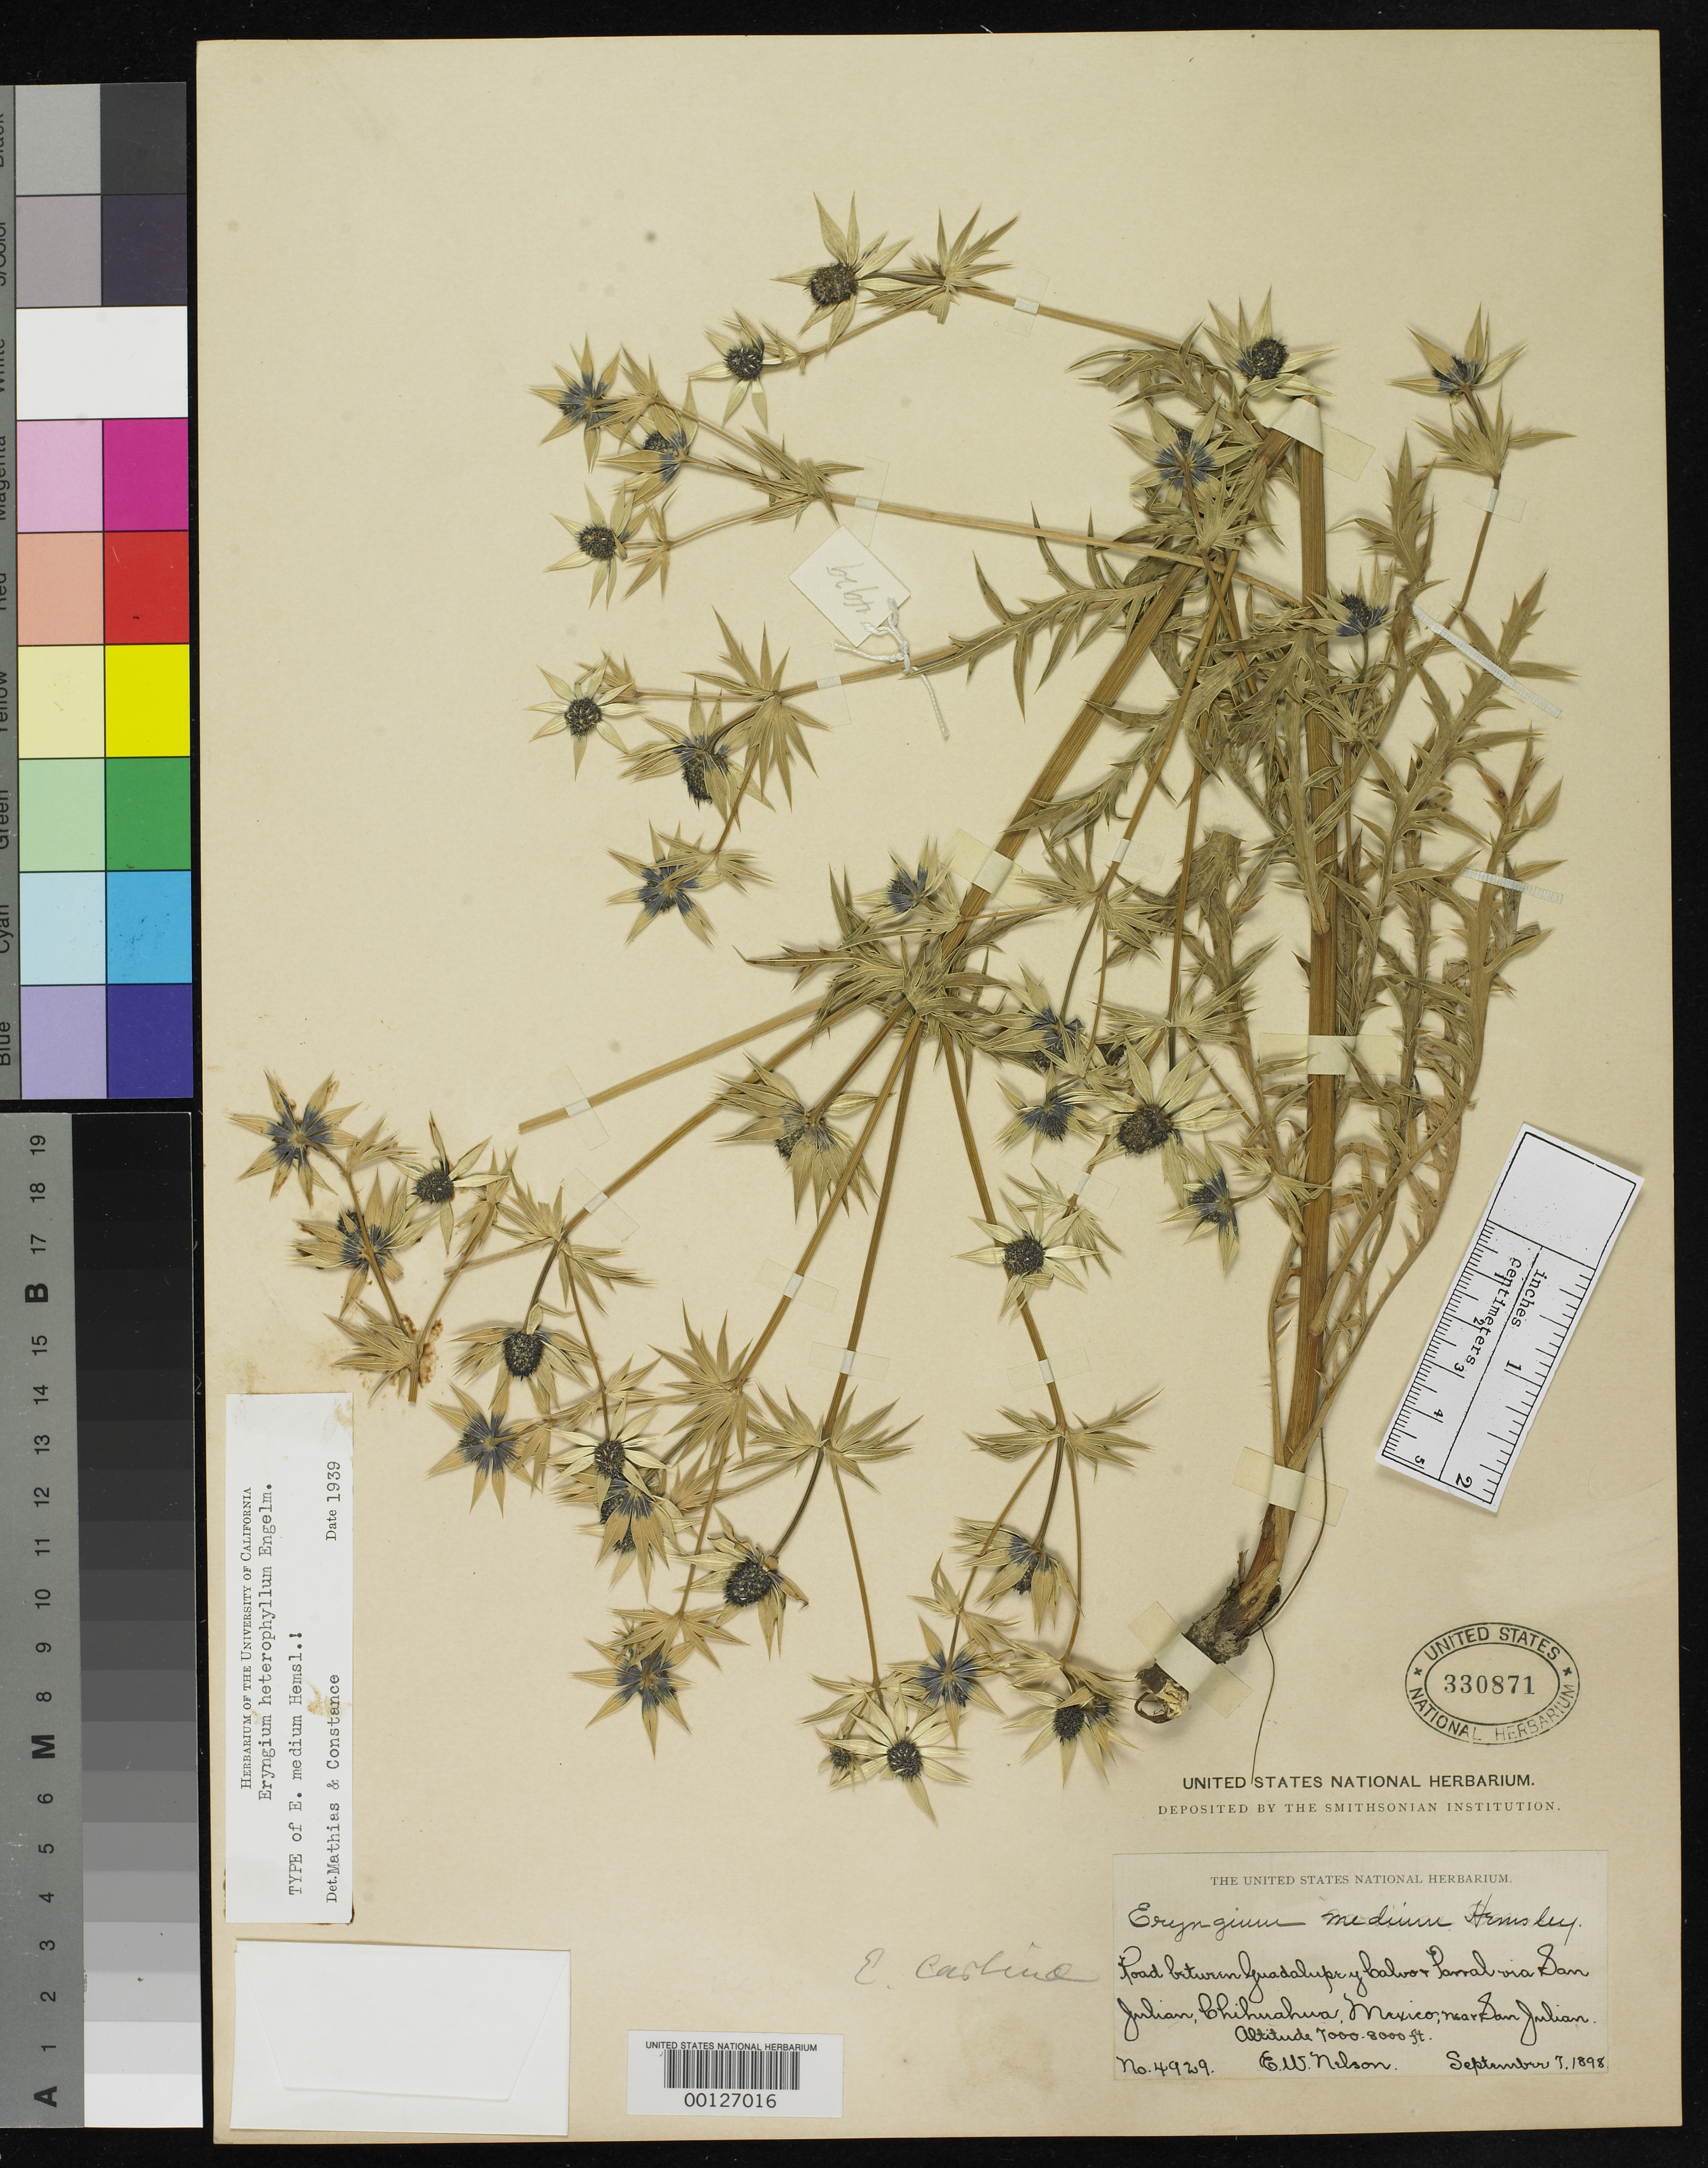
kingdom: Plantae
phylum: Tracheophyta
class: Magnoliopsida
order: Apiales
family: Apiaceae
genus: Eryngium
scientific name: Eryngium medium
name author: Hemsl. in Hook. f.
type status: Isotype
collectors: E. W. Nelson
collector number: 4929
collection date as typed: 07 Sep 1898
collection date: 1898-09-07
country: Mexico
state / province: Chihuahua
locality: Near San Julian.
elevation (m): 2134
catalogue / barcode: US 330871